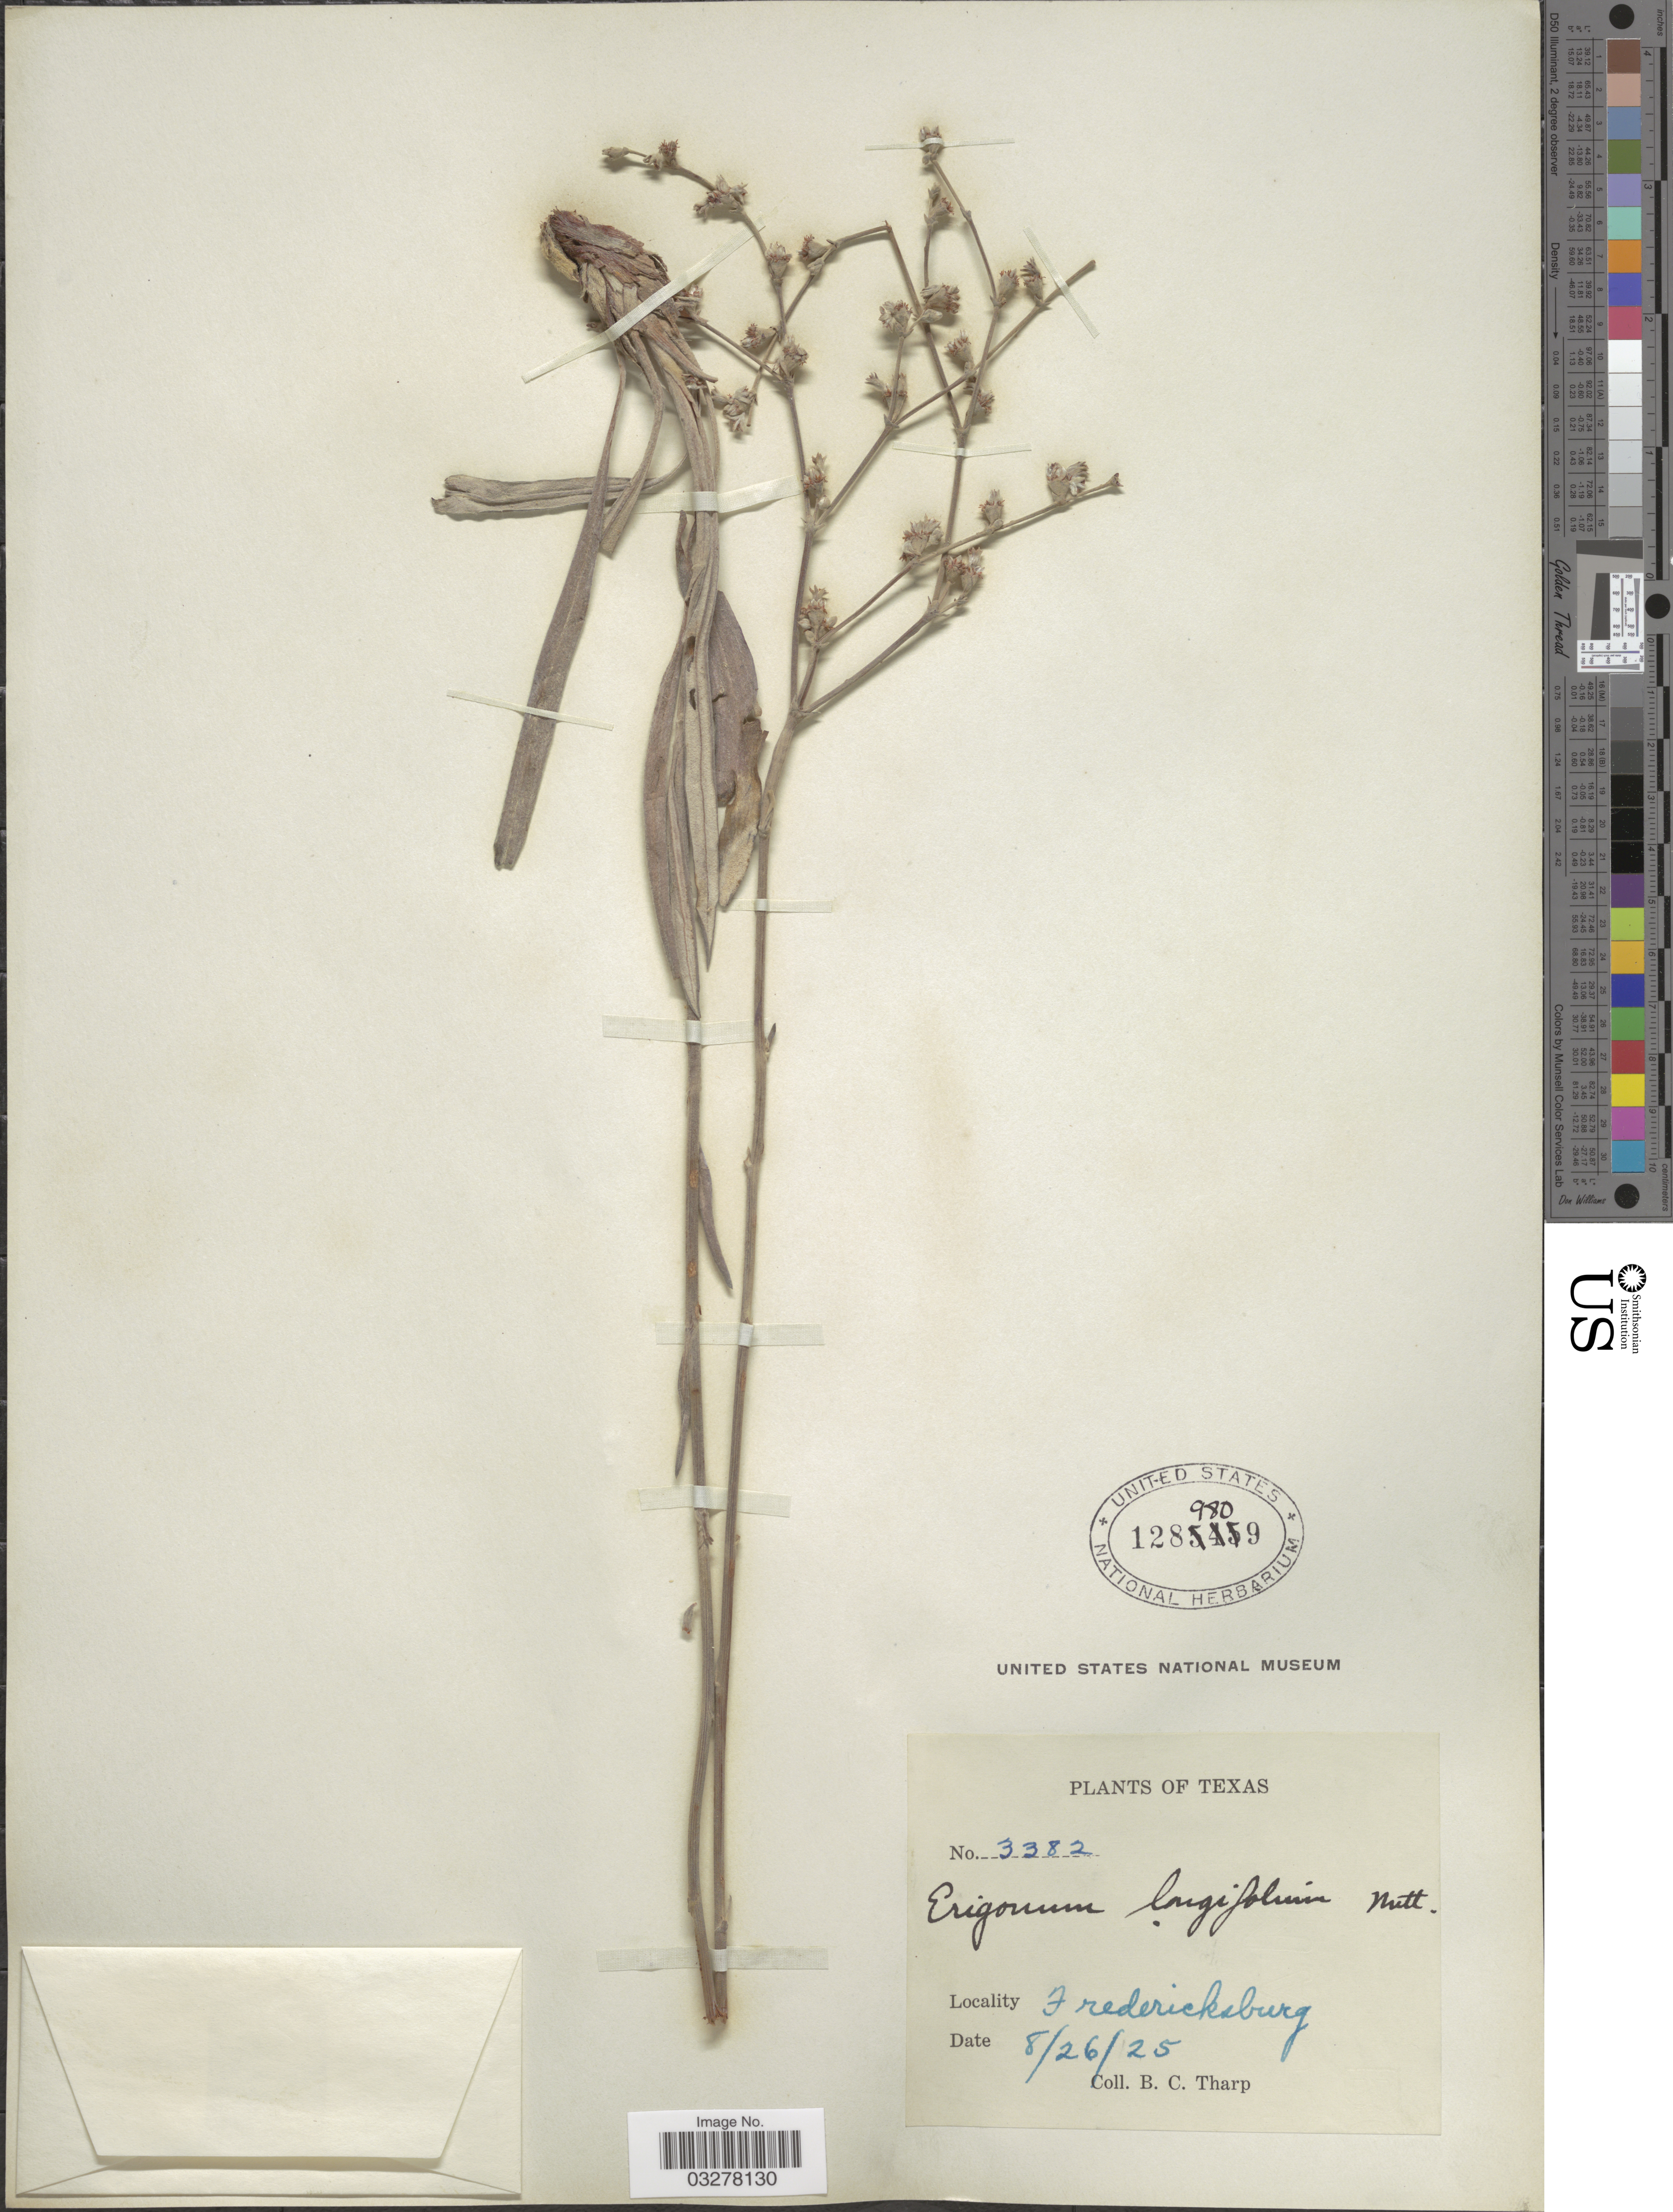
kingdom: Plantae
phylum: Tracheophyta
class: Magnoliopsida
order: Caryophyllales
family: Polygonaceae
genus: Eriogonum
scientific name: Eriogonum longifolium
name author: Nutt.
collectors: B. C. Tharp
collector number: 3382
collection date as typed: Transcribed d/m/y: 26/8/25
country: United States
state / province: Texas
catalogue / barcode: US 1289809